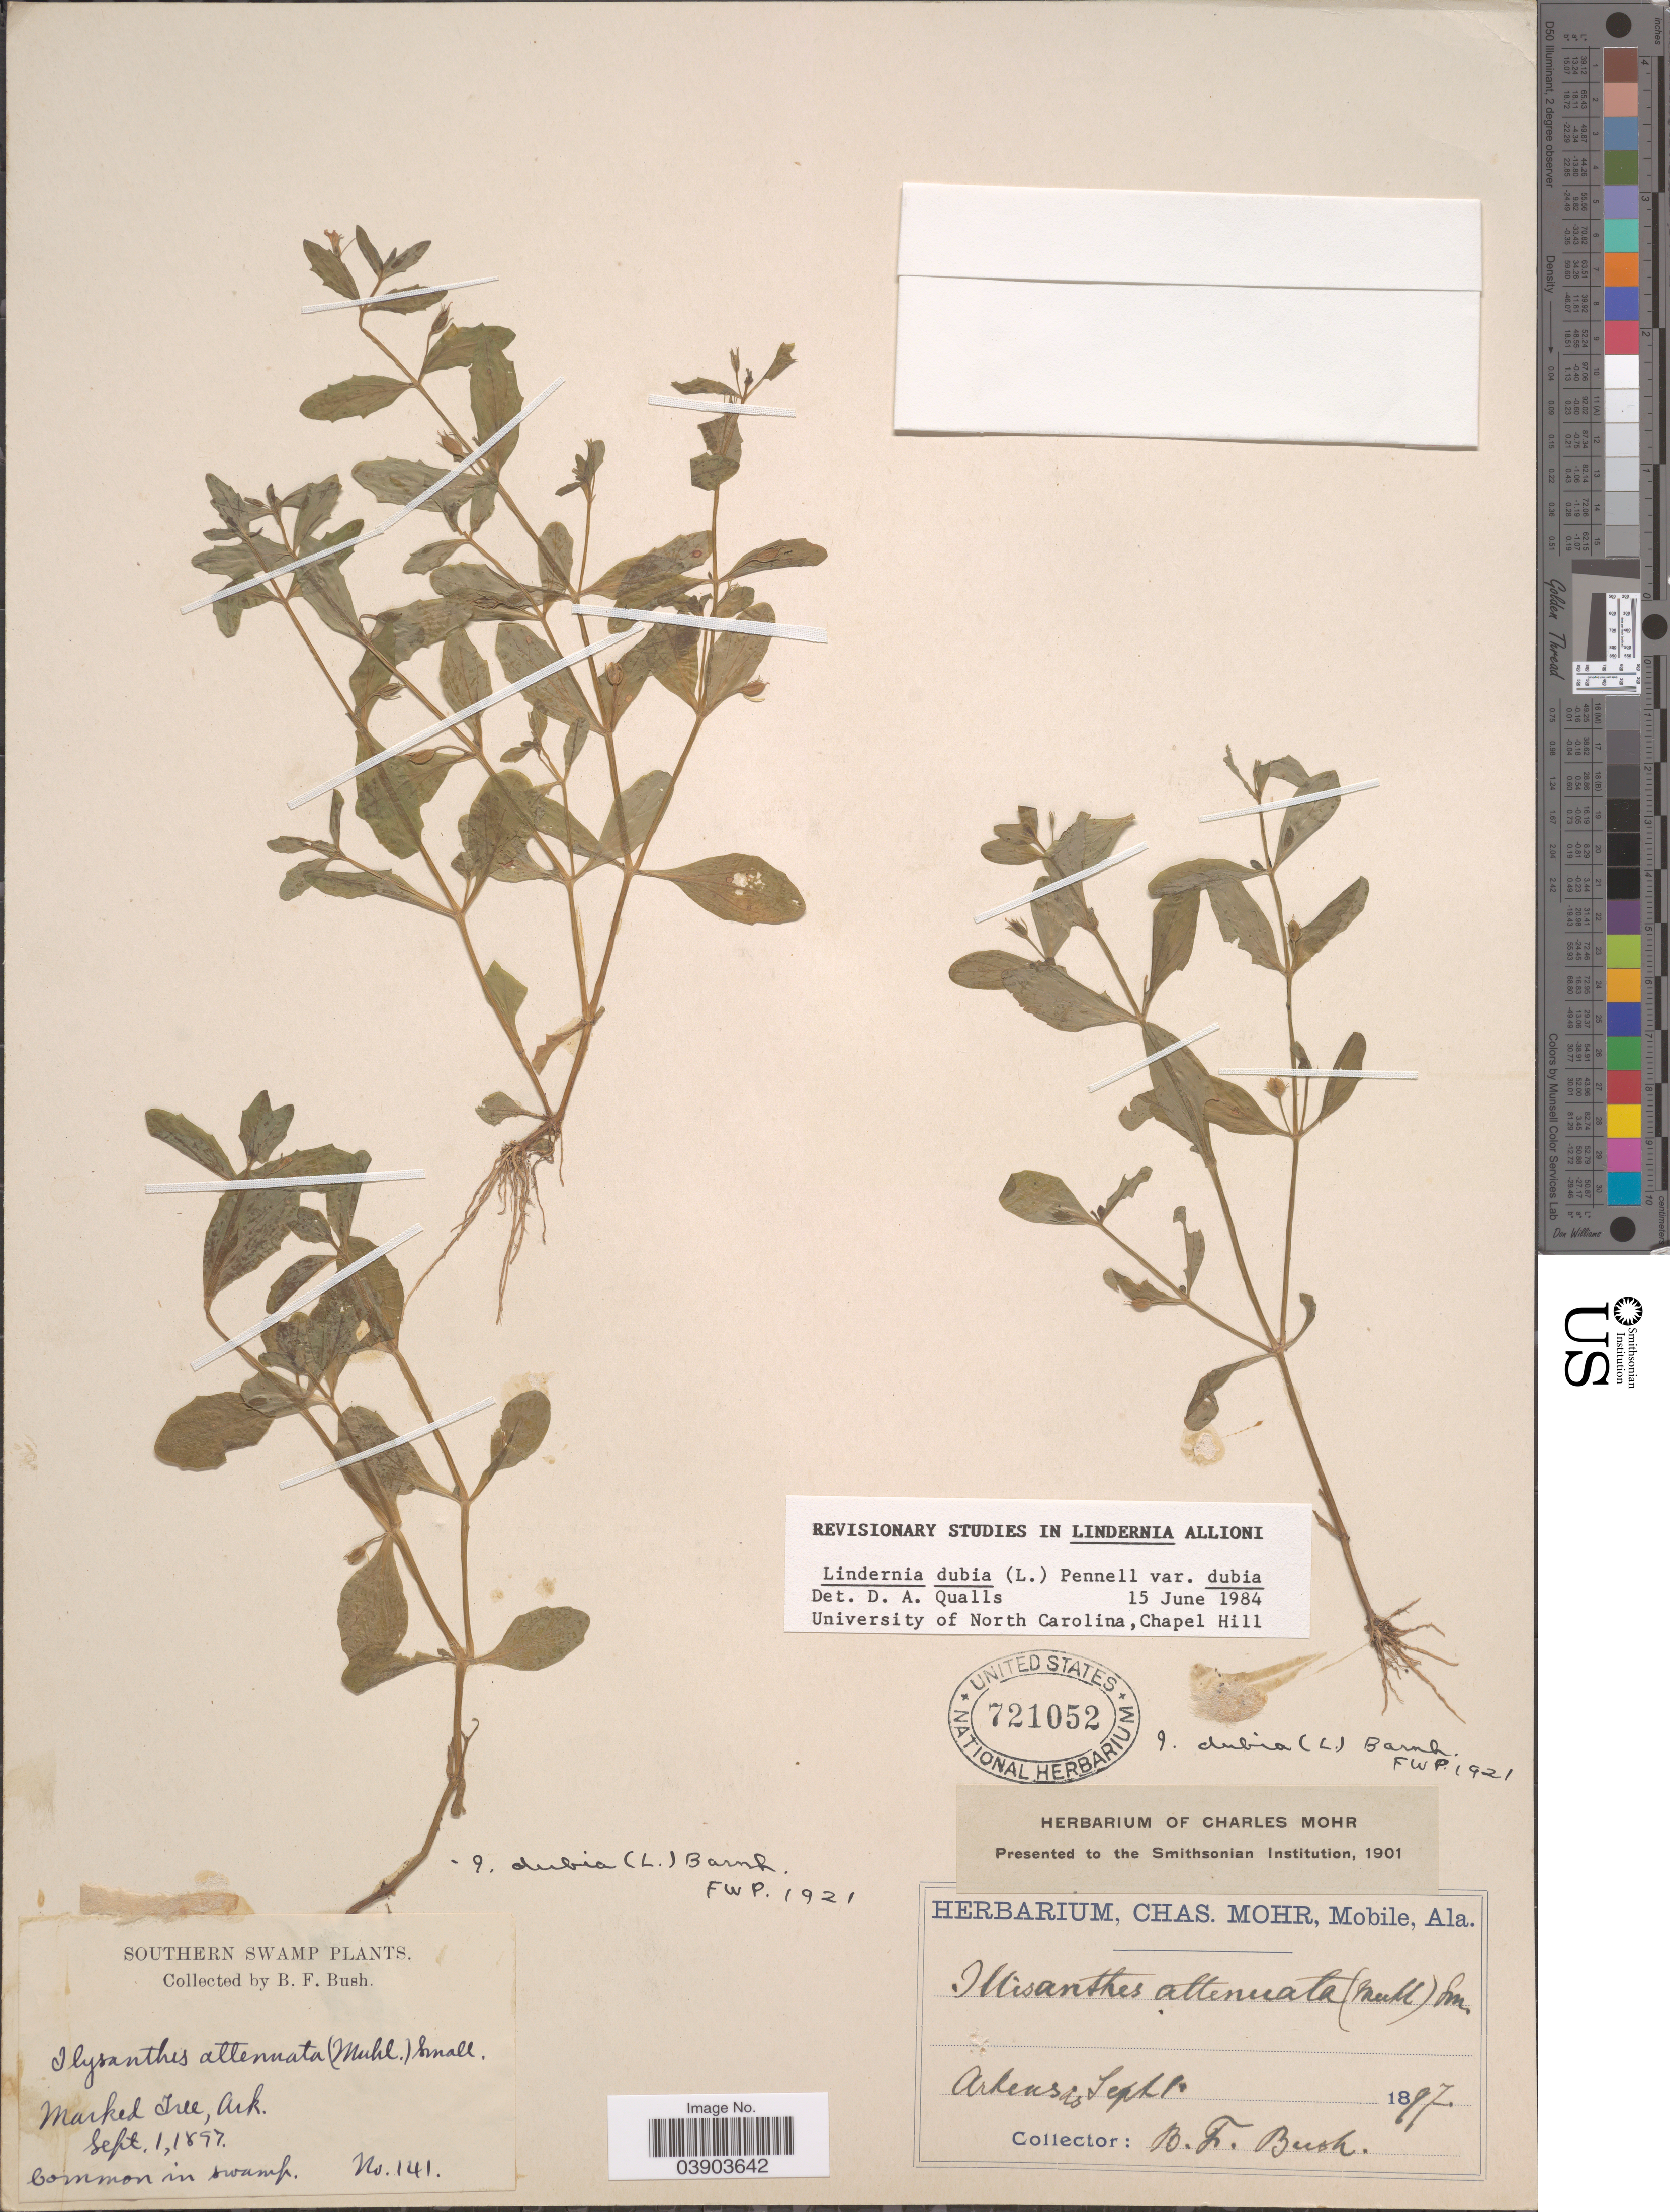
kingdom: Plantae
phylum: Tracheophyta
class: Magnoliopsida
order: Lamiales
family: Linderniaceae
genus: Lindernia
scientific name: Lindernia dubia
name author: (L.) Pennell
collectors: B. F. Bush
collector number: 141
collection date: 1897-09-01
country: United States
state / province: Arkansas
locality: Southern Swamp. Marked Tree.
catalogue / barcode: US 721052